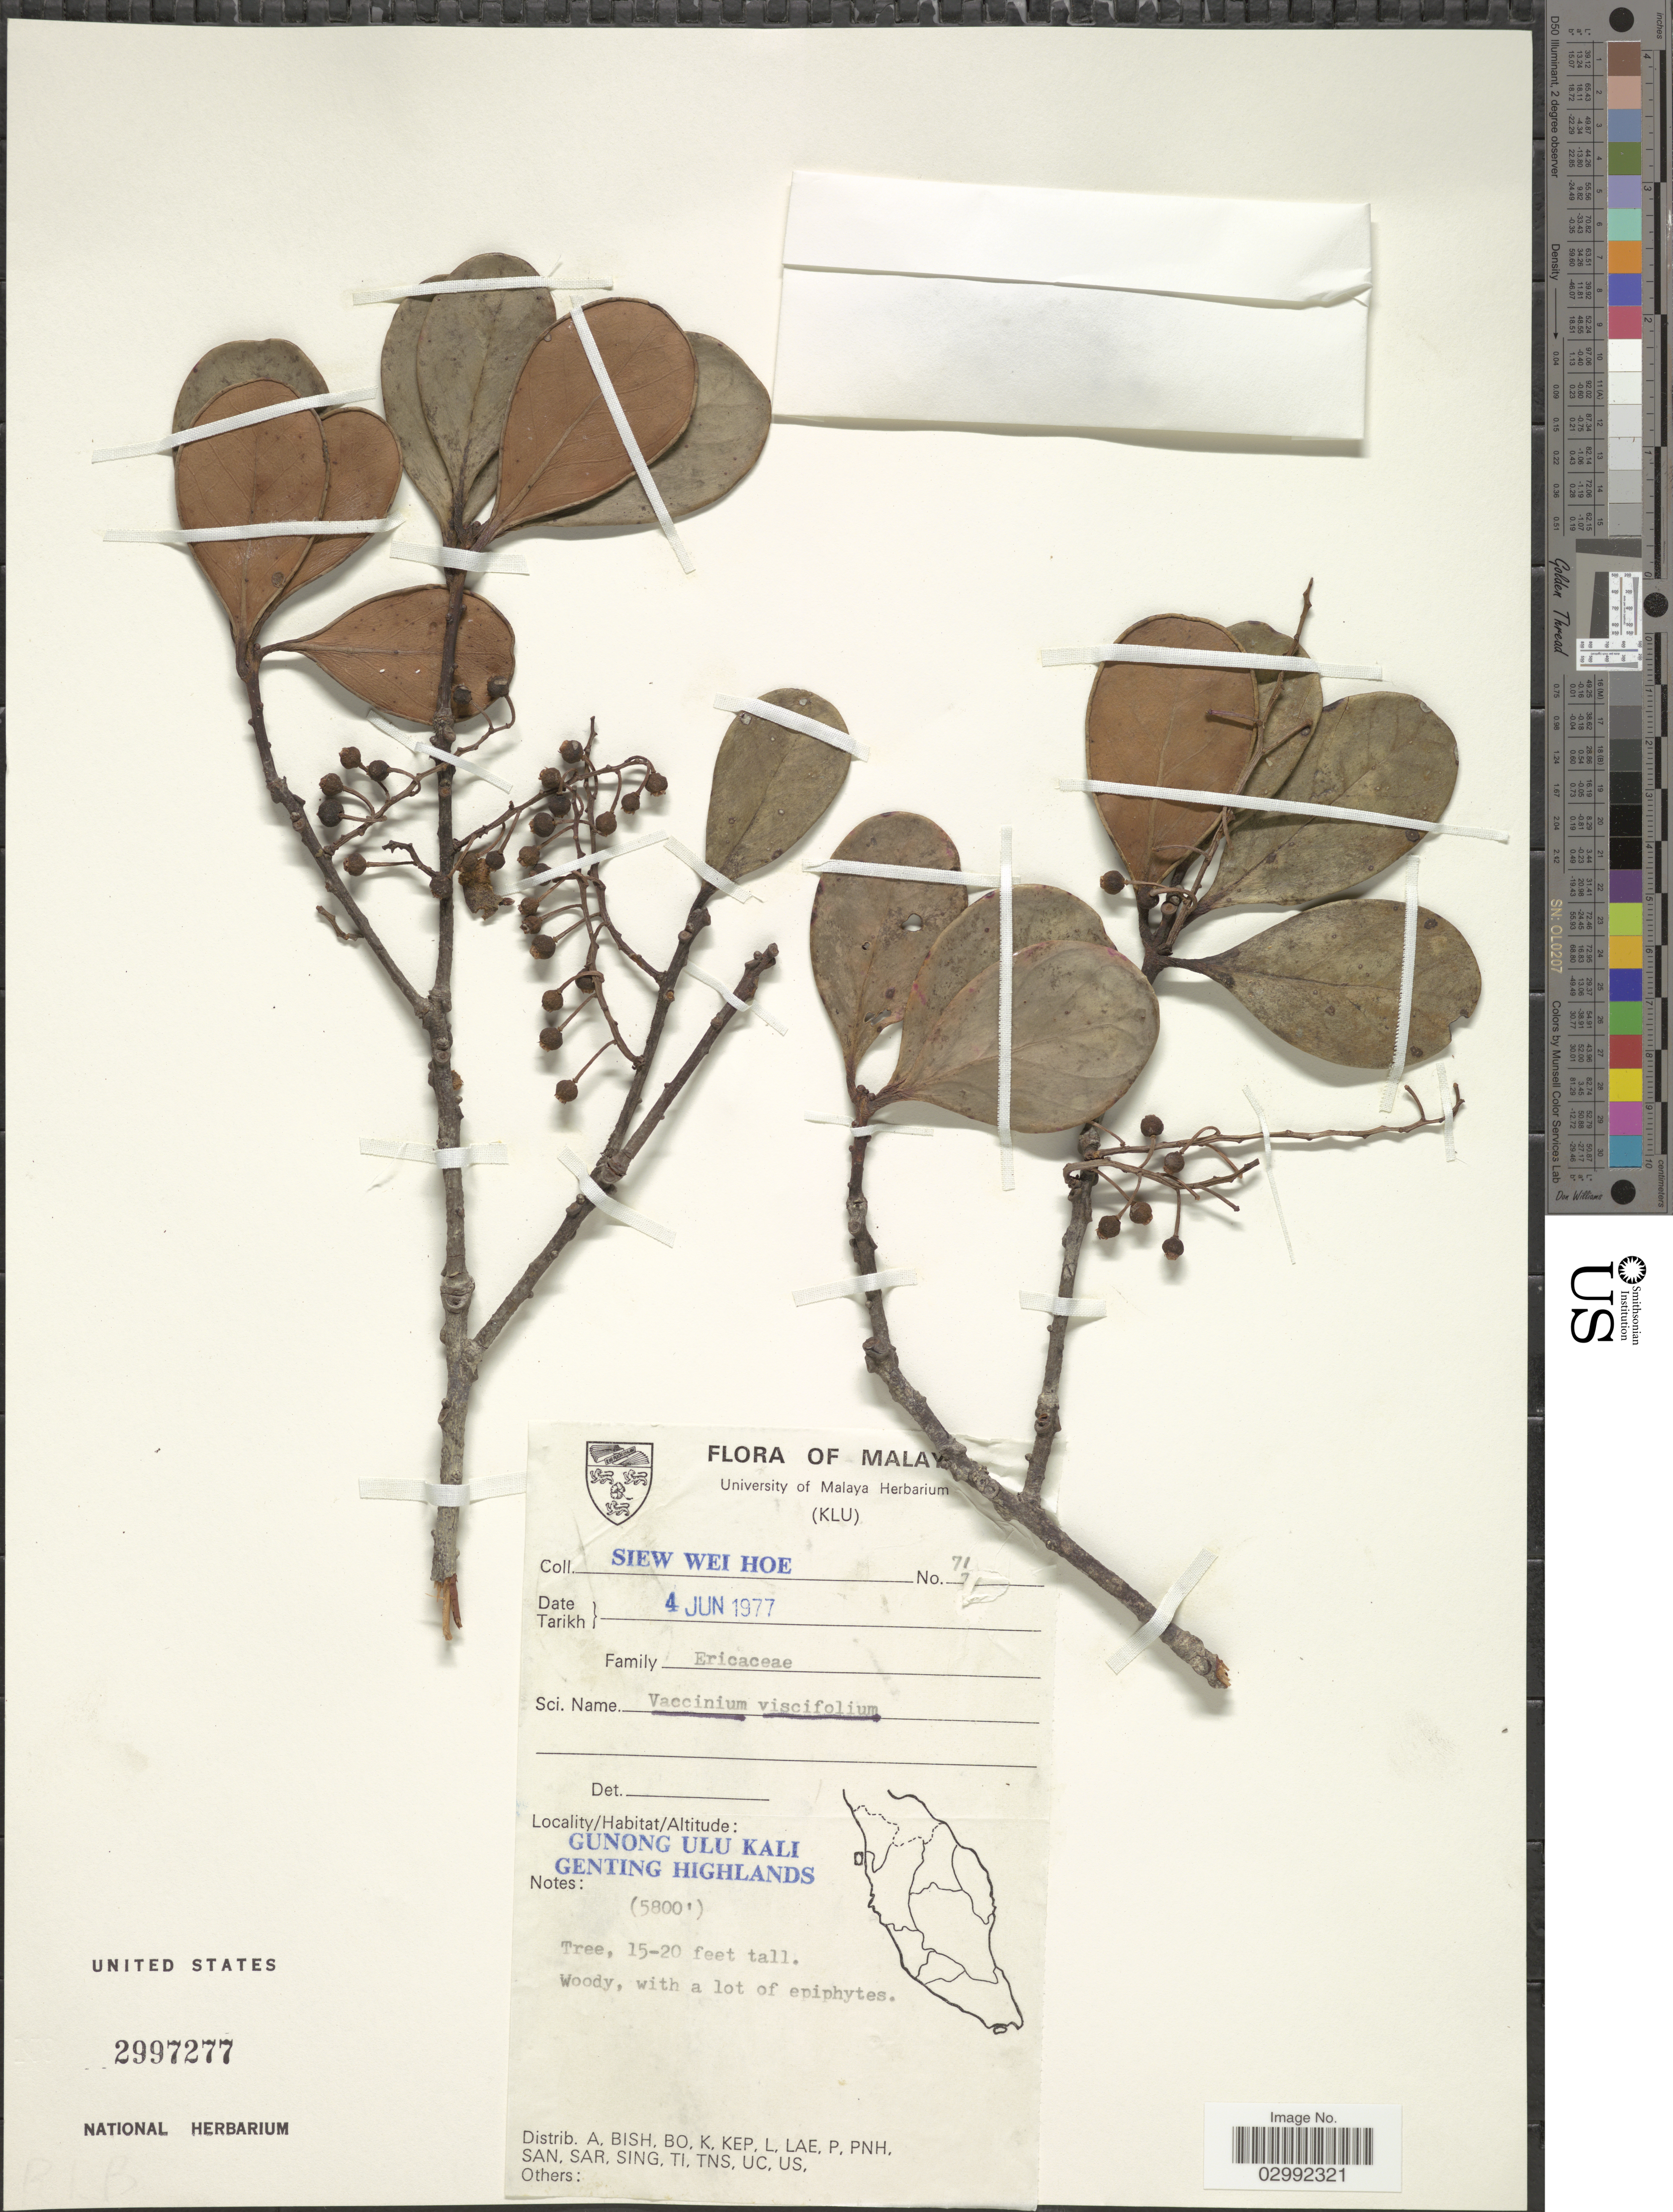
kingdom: Plantae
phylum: Tracheophyta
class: Magnoliopsida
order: Ericales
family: Ericaceae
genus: Vaccinium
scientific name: Vaccinium viscifolium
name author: R.M. King & Gamble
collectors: W. H. Siew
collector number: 71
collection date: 1977-06-04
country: Malaysia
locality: Malaya. Gunong Ulu Kali. Genting Highlands.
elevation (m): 1768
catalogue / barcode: US 2997277